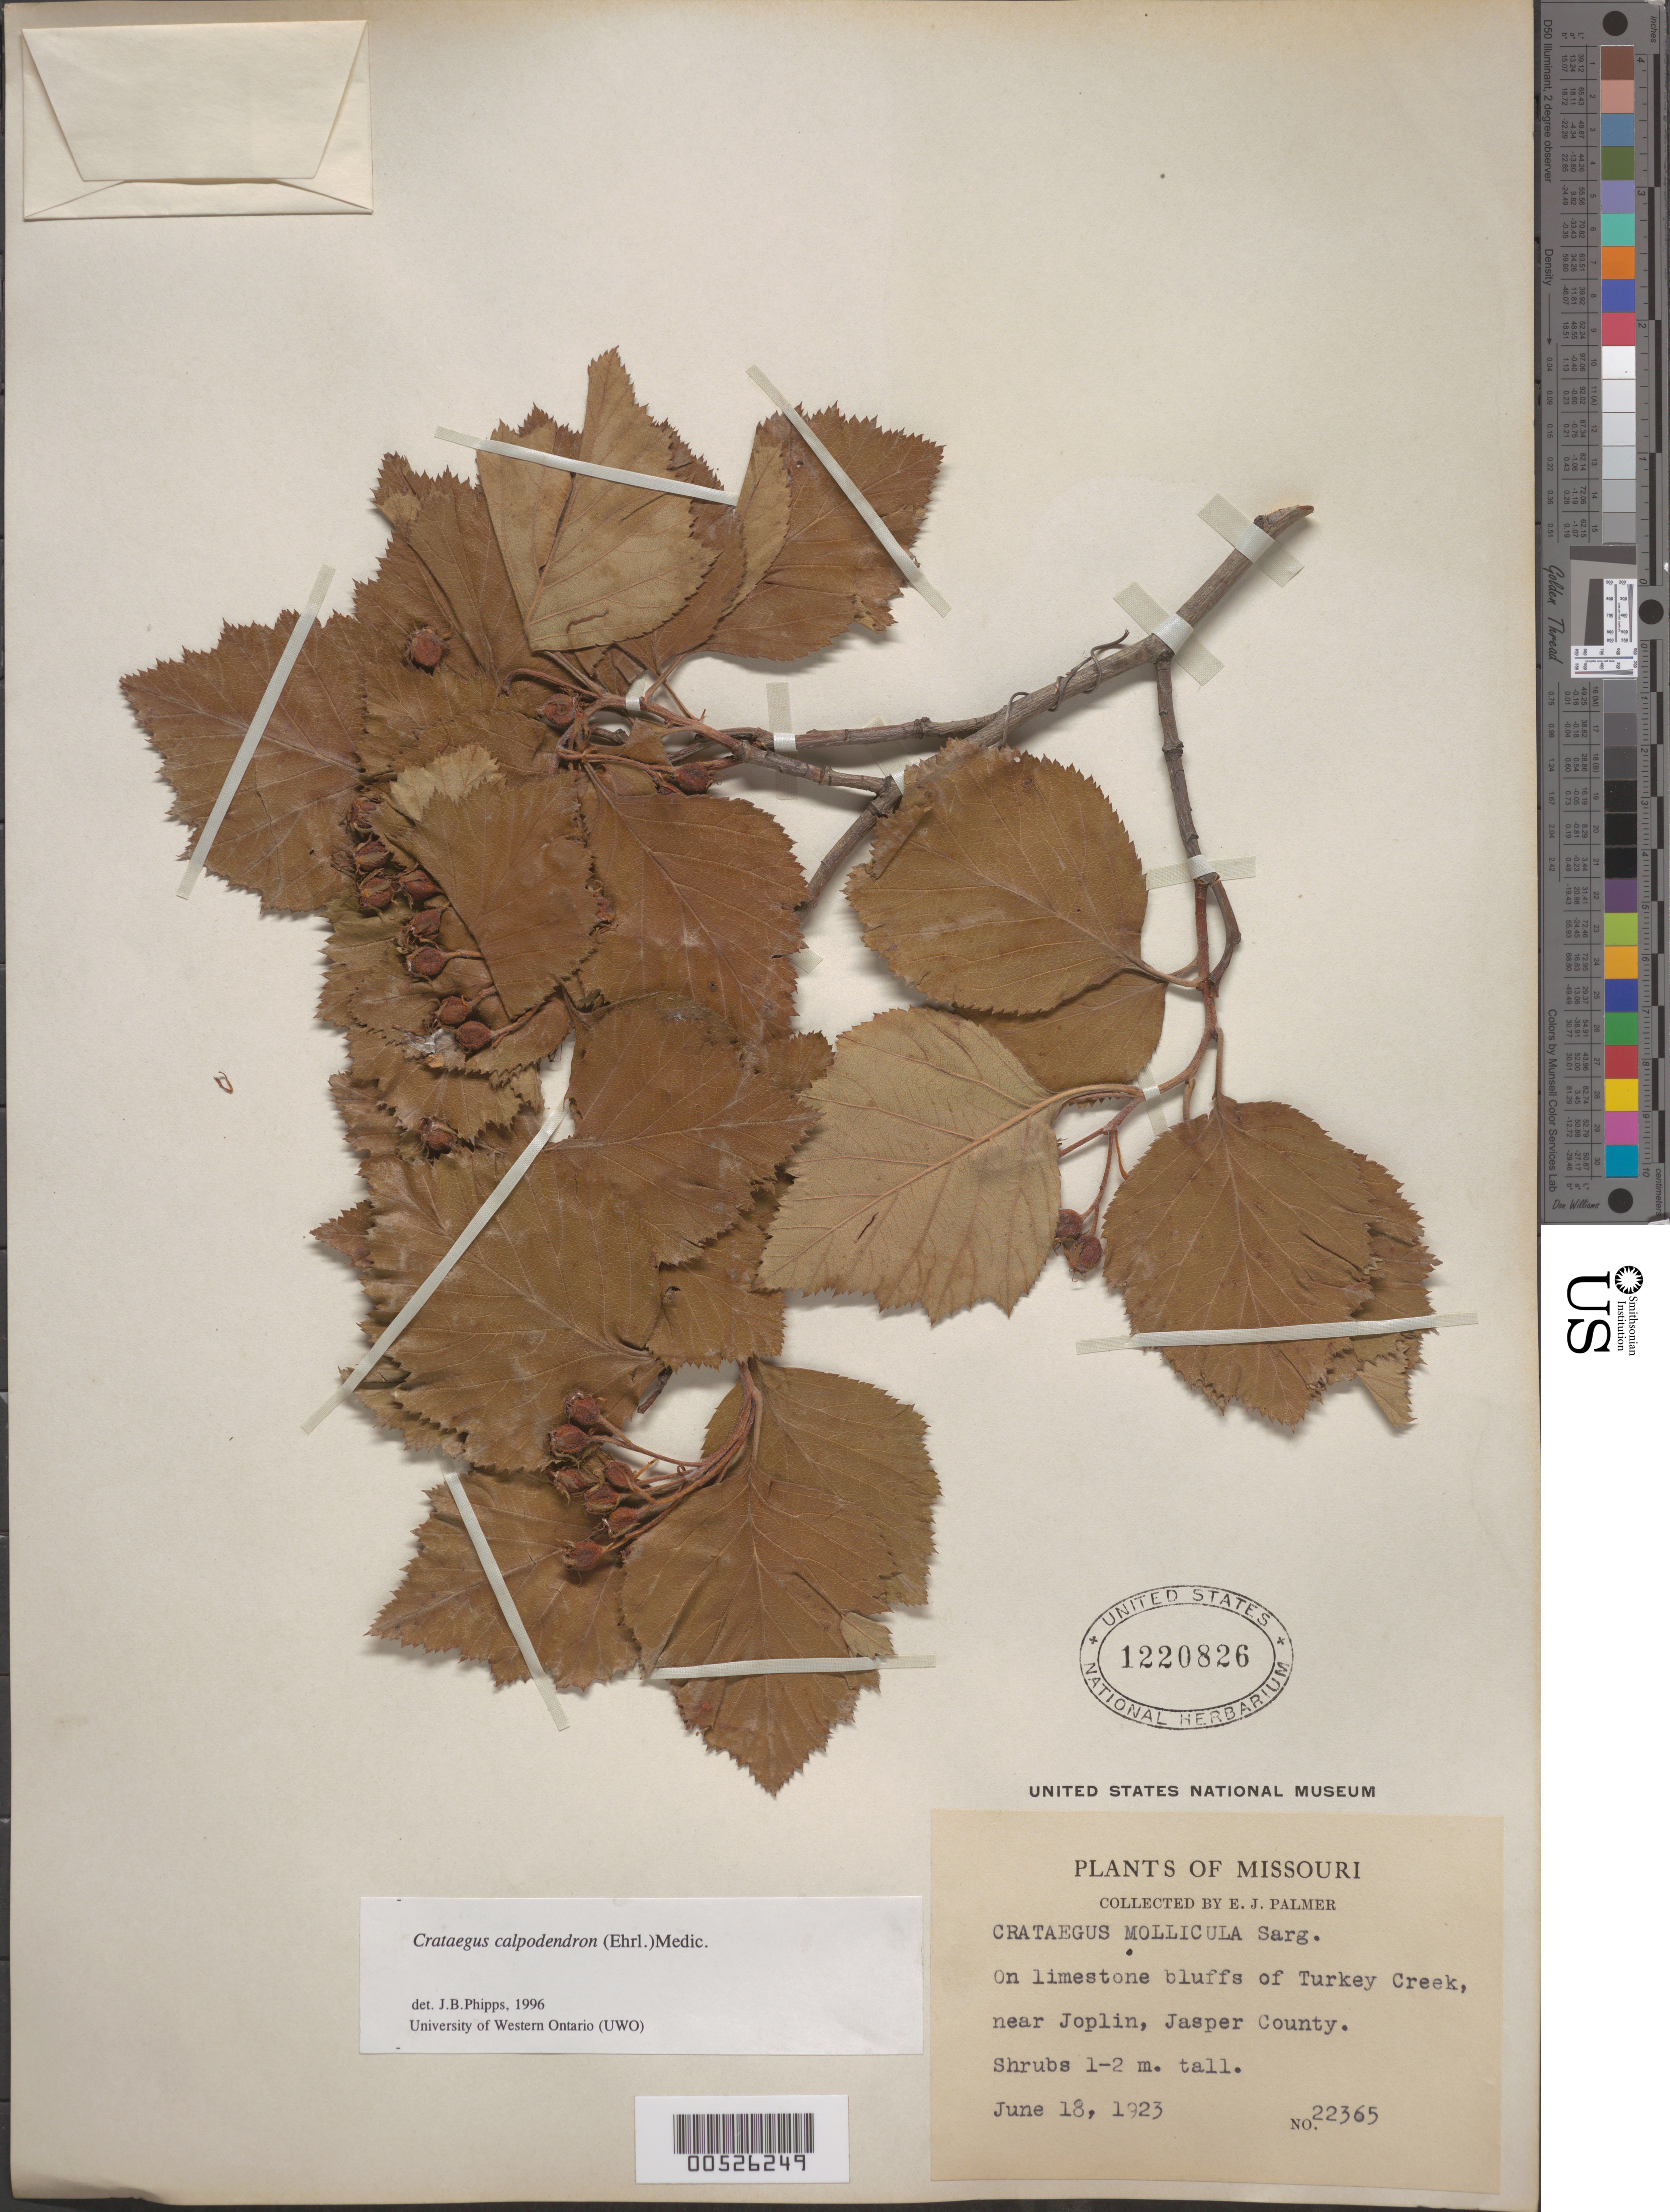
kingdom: Plantae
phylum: Tracheophyta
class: Magnoliopsida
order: Rosales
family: Rosaceae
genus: Crataegus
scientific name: Crataegus calpodendron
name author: (Ehrh.) Medik.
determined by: Phipps, James B., (UWO), University of Western Ontario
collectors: E. J. Palmer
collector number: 22365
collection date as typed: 18 Jun 1923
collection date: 1923-06-18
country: United States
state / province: Missouri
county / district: Jasper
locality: Turkey Creek, near Joplin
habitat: On limestone bluffs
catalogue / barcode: US 1220826